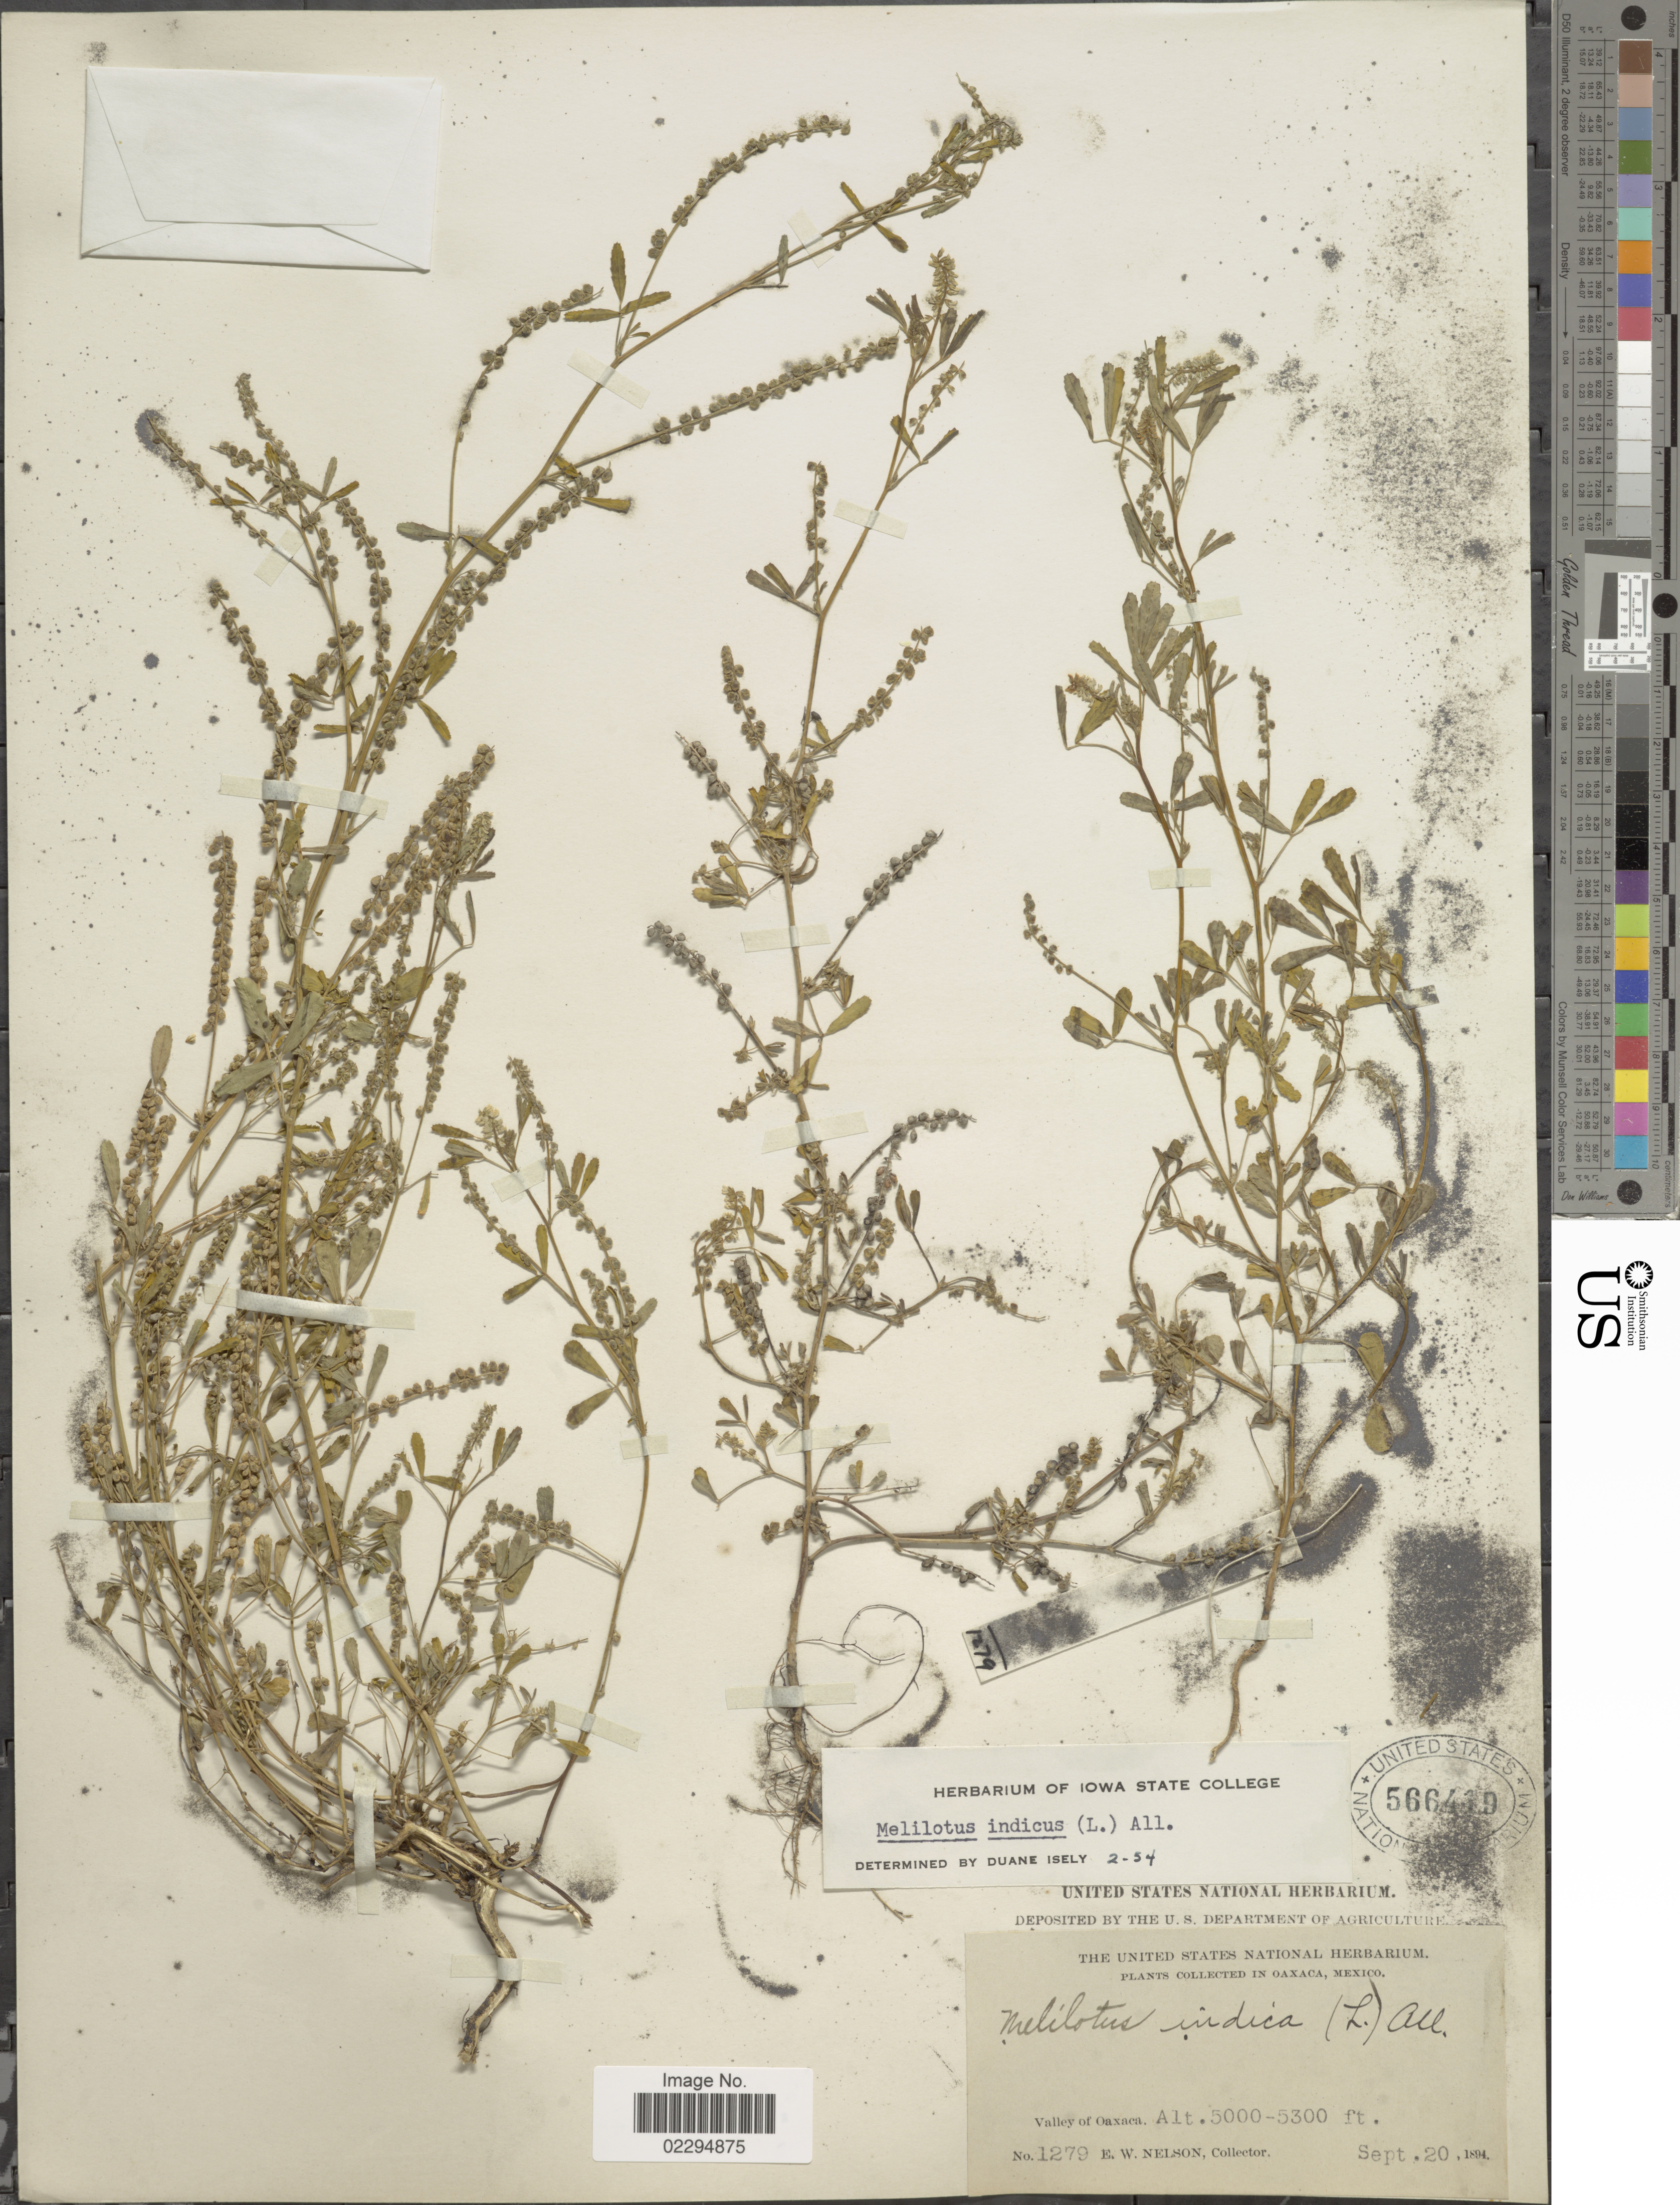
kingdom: Plantae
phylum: Tracheophyta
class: Magnoliopsida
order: Fabales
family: Fabaceae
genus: Melilotus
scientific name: Melilotus indicus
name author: (L.) All.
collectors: E. W. Nelson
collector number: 1279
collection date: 1894-09-20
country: Mexico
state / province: Oaxaca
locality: Valley of Oaxaca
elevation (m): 1524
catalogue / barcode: US 566419